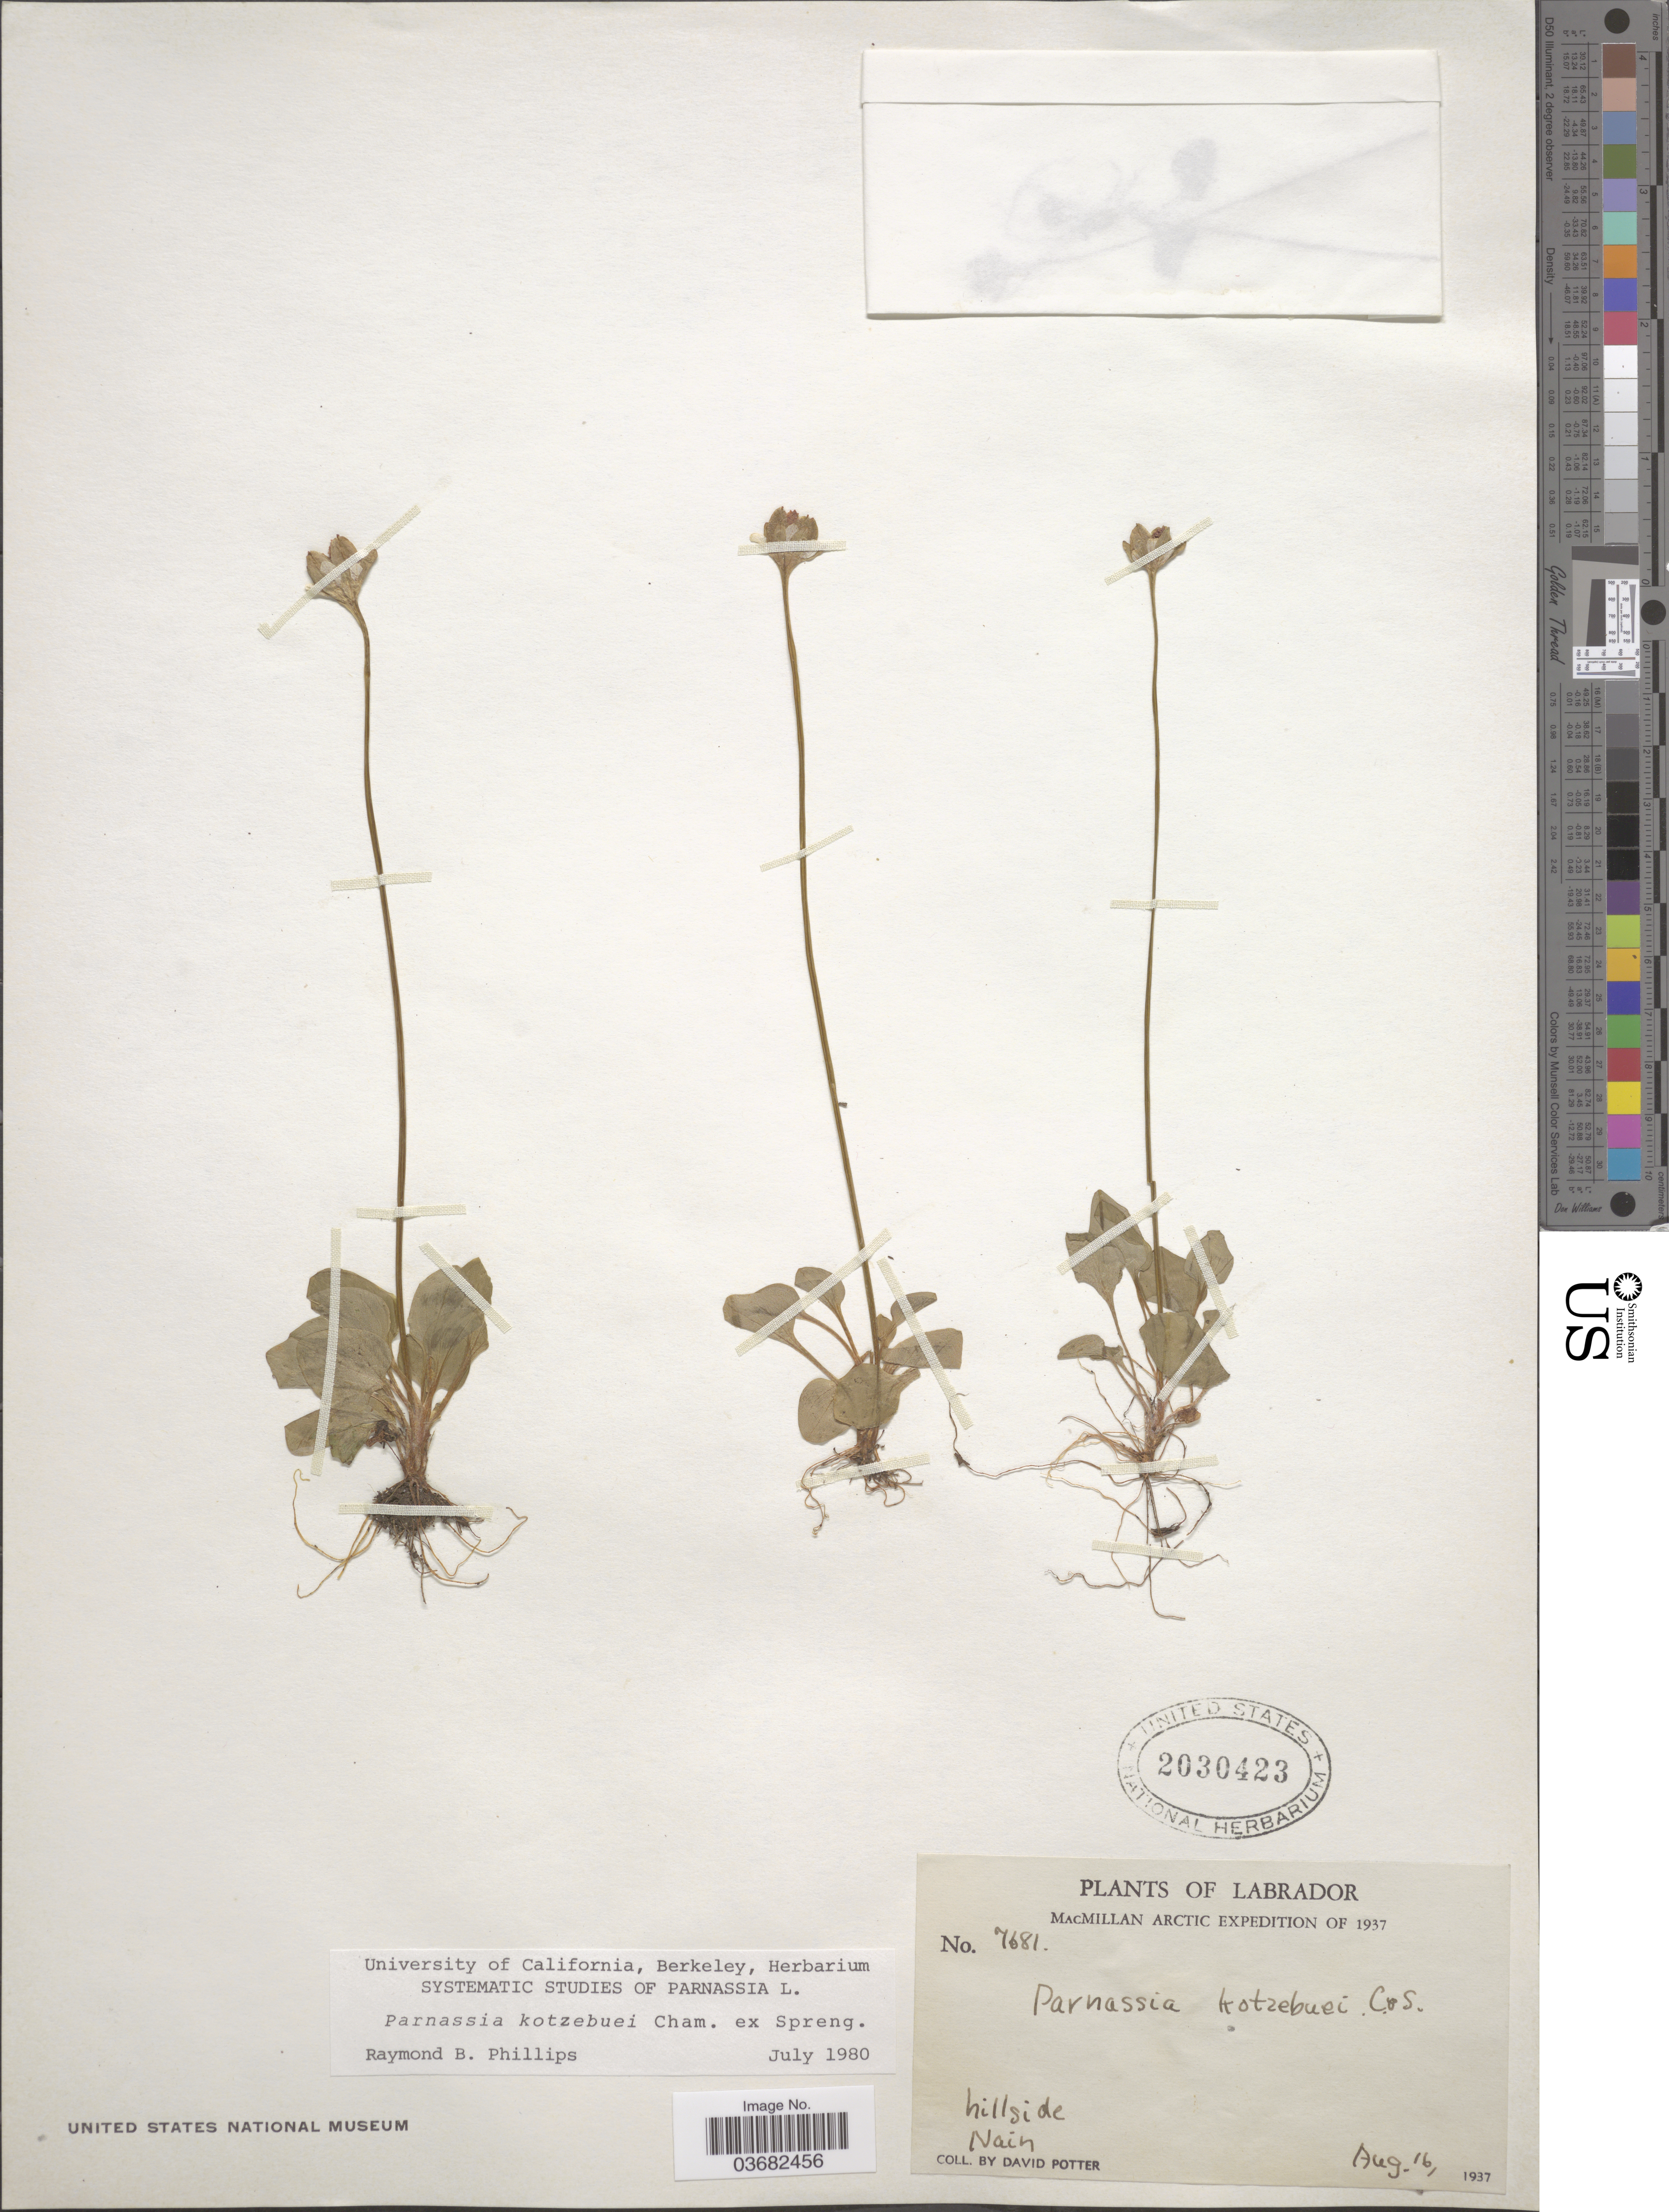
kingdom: Plantae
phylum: Tracheophyta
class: Magnoliopsida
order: Celastrales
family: Parnassiaceae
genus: Parnassia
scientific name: Parnassia kotzebuei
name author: Cham. ex Spreng.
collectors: D. Potter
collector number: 7681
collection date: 1937-08-16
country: Canada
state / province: Newfoundland and Labrador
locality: Labrador. MacMillan Arctic Expedition of 1937. Hillside Nain.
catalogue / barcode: US 2030423